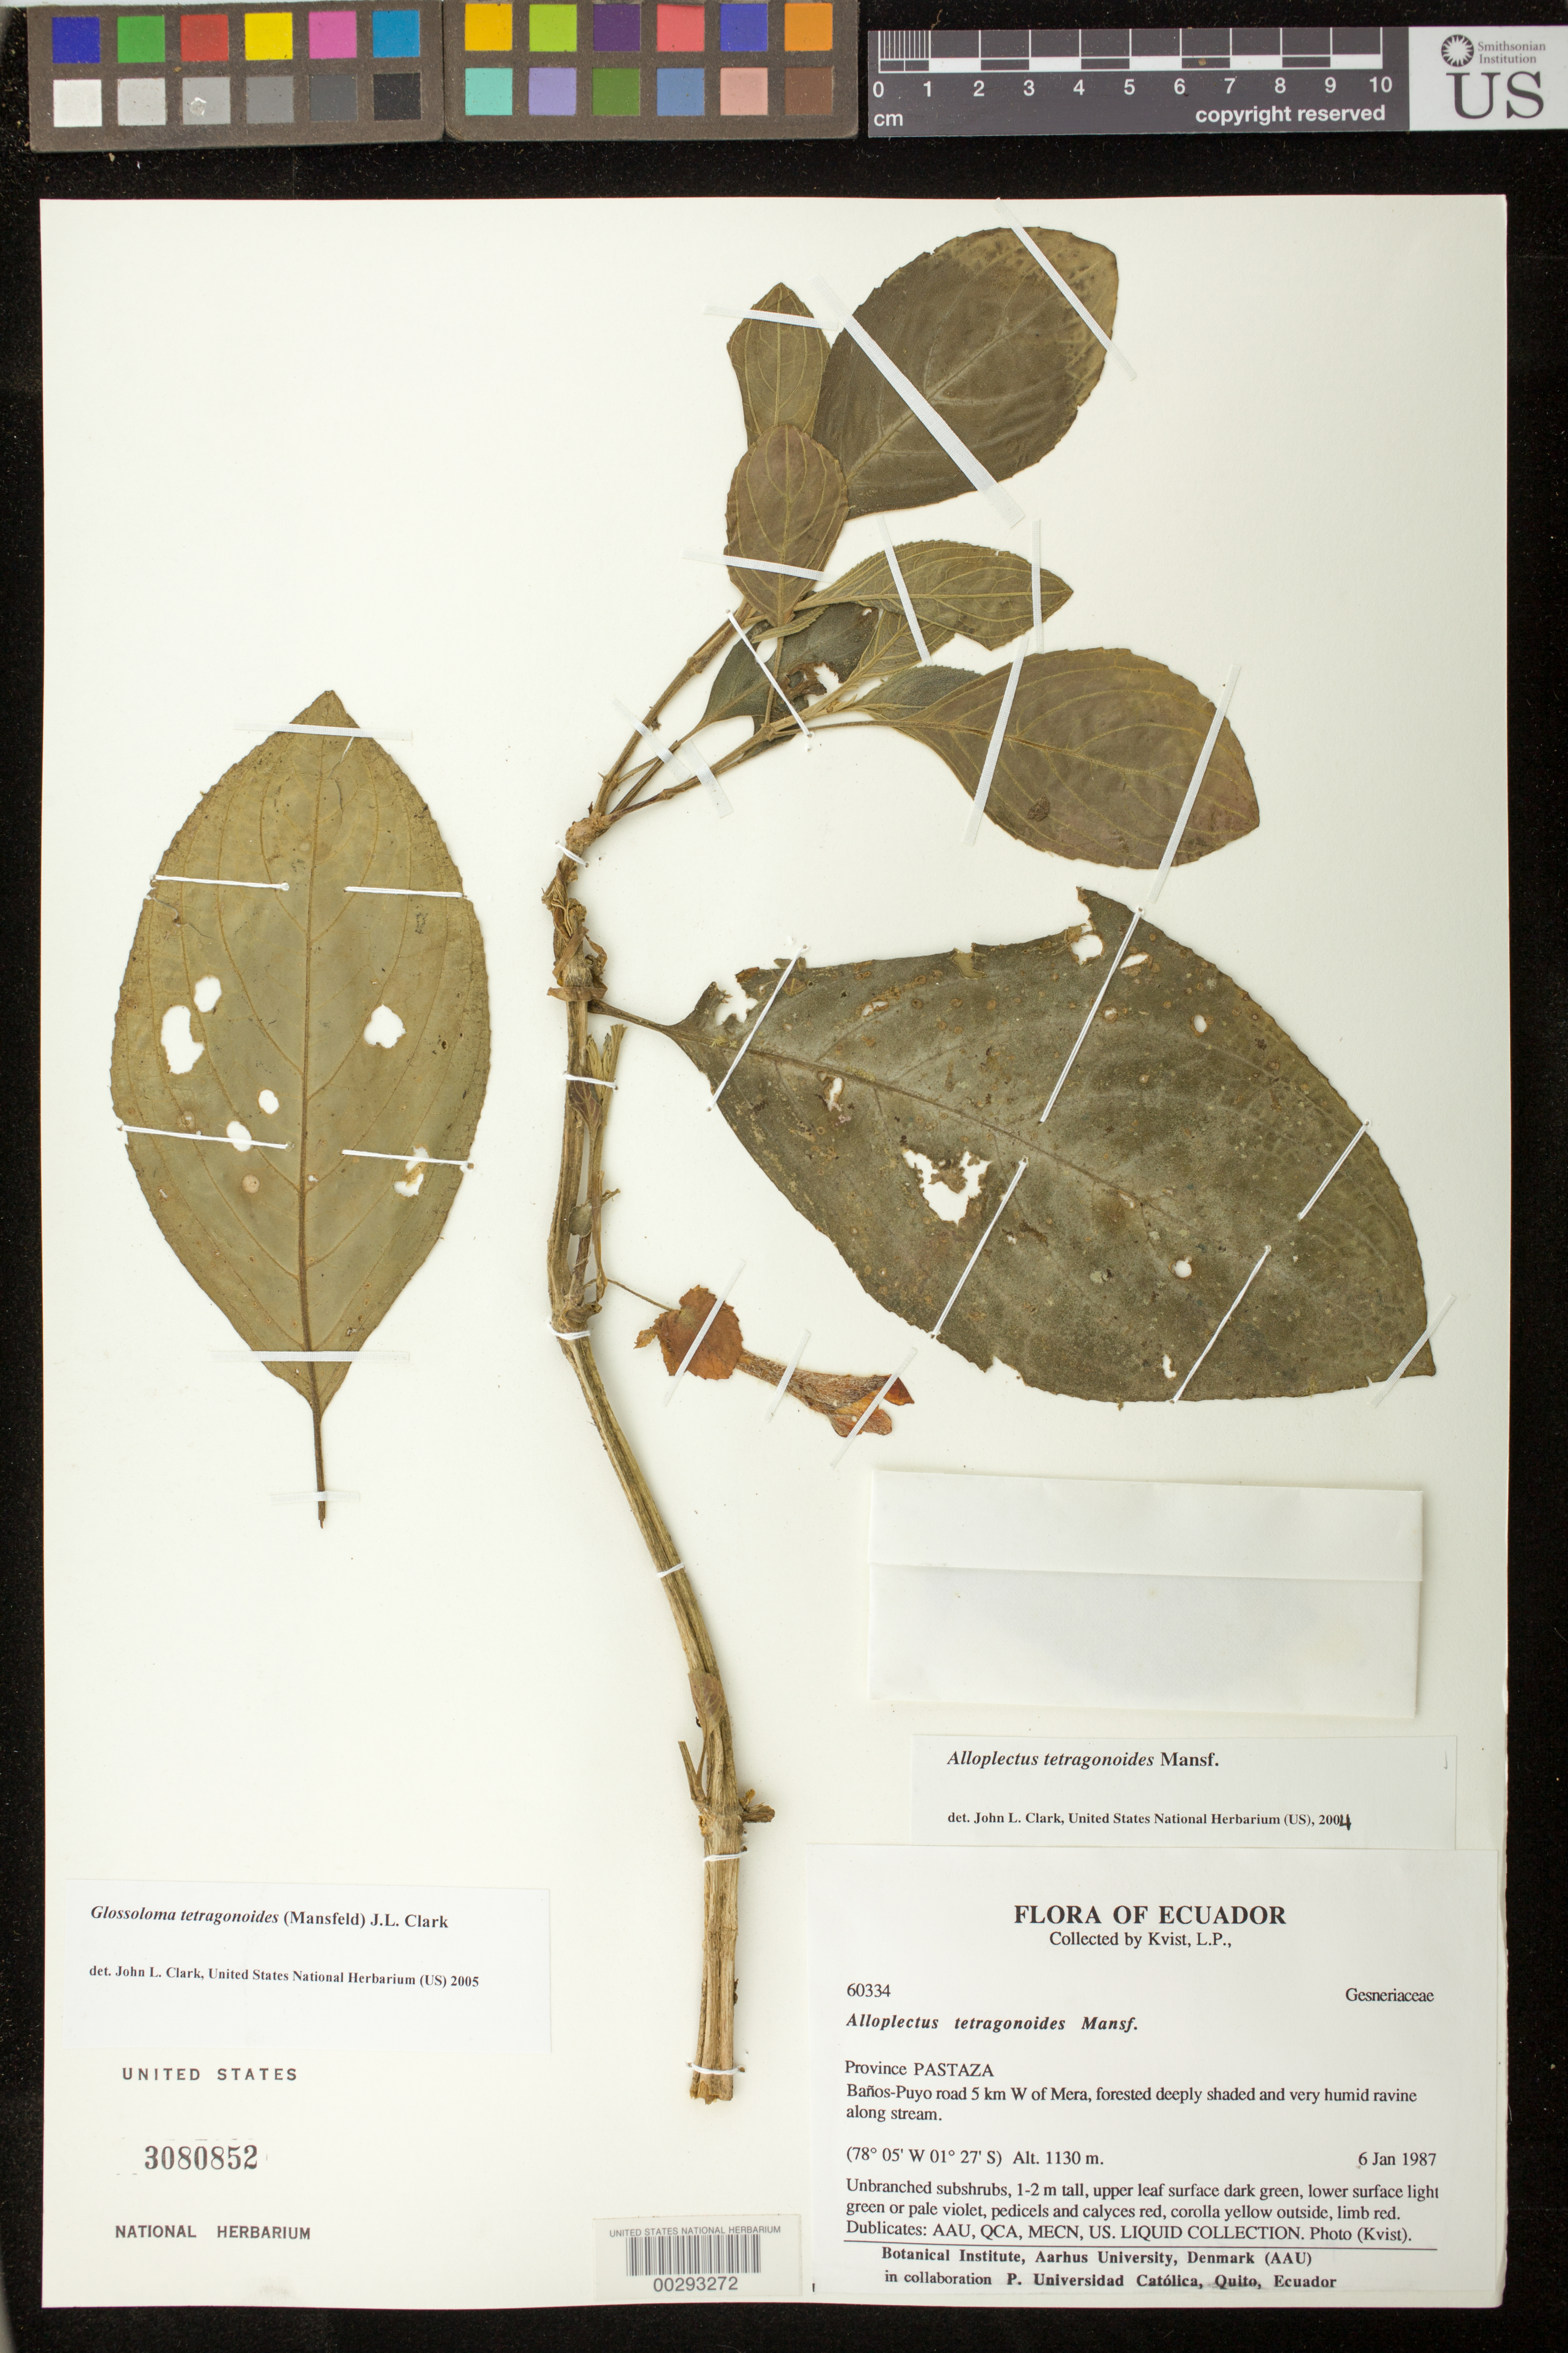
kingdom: Plantae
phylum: Tracheophyta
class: Magnoliopsida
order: Lamiales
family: Gesneriaceae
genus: Glossoloma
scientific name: Glossoloma tetragonoides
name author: (Mansf.) J.L. Clark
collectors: L. P. Kvist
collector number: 60334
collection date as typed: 06 Jan 1987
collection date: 1987-01-06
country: Ecuador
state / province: Pastaza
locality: Banos - Puyo road 5 km W of Mera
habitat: Forest deeply shaded and very humid ravine along stream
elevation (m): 1130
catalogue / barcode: US 3080852